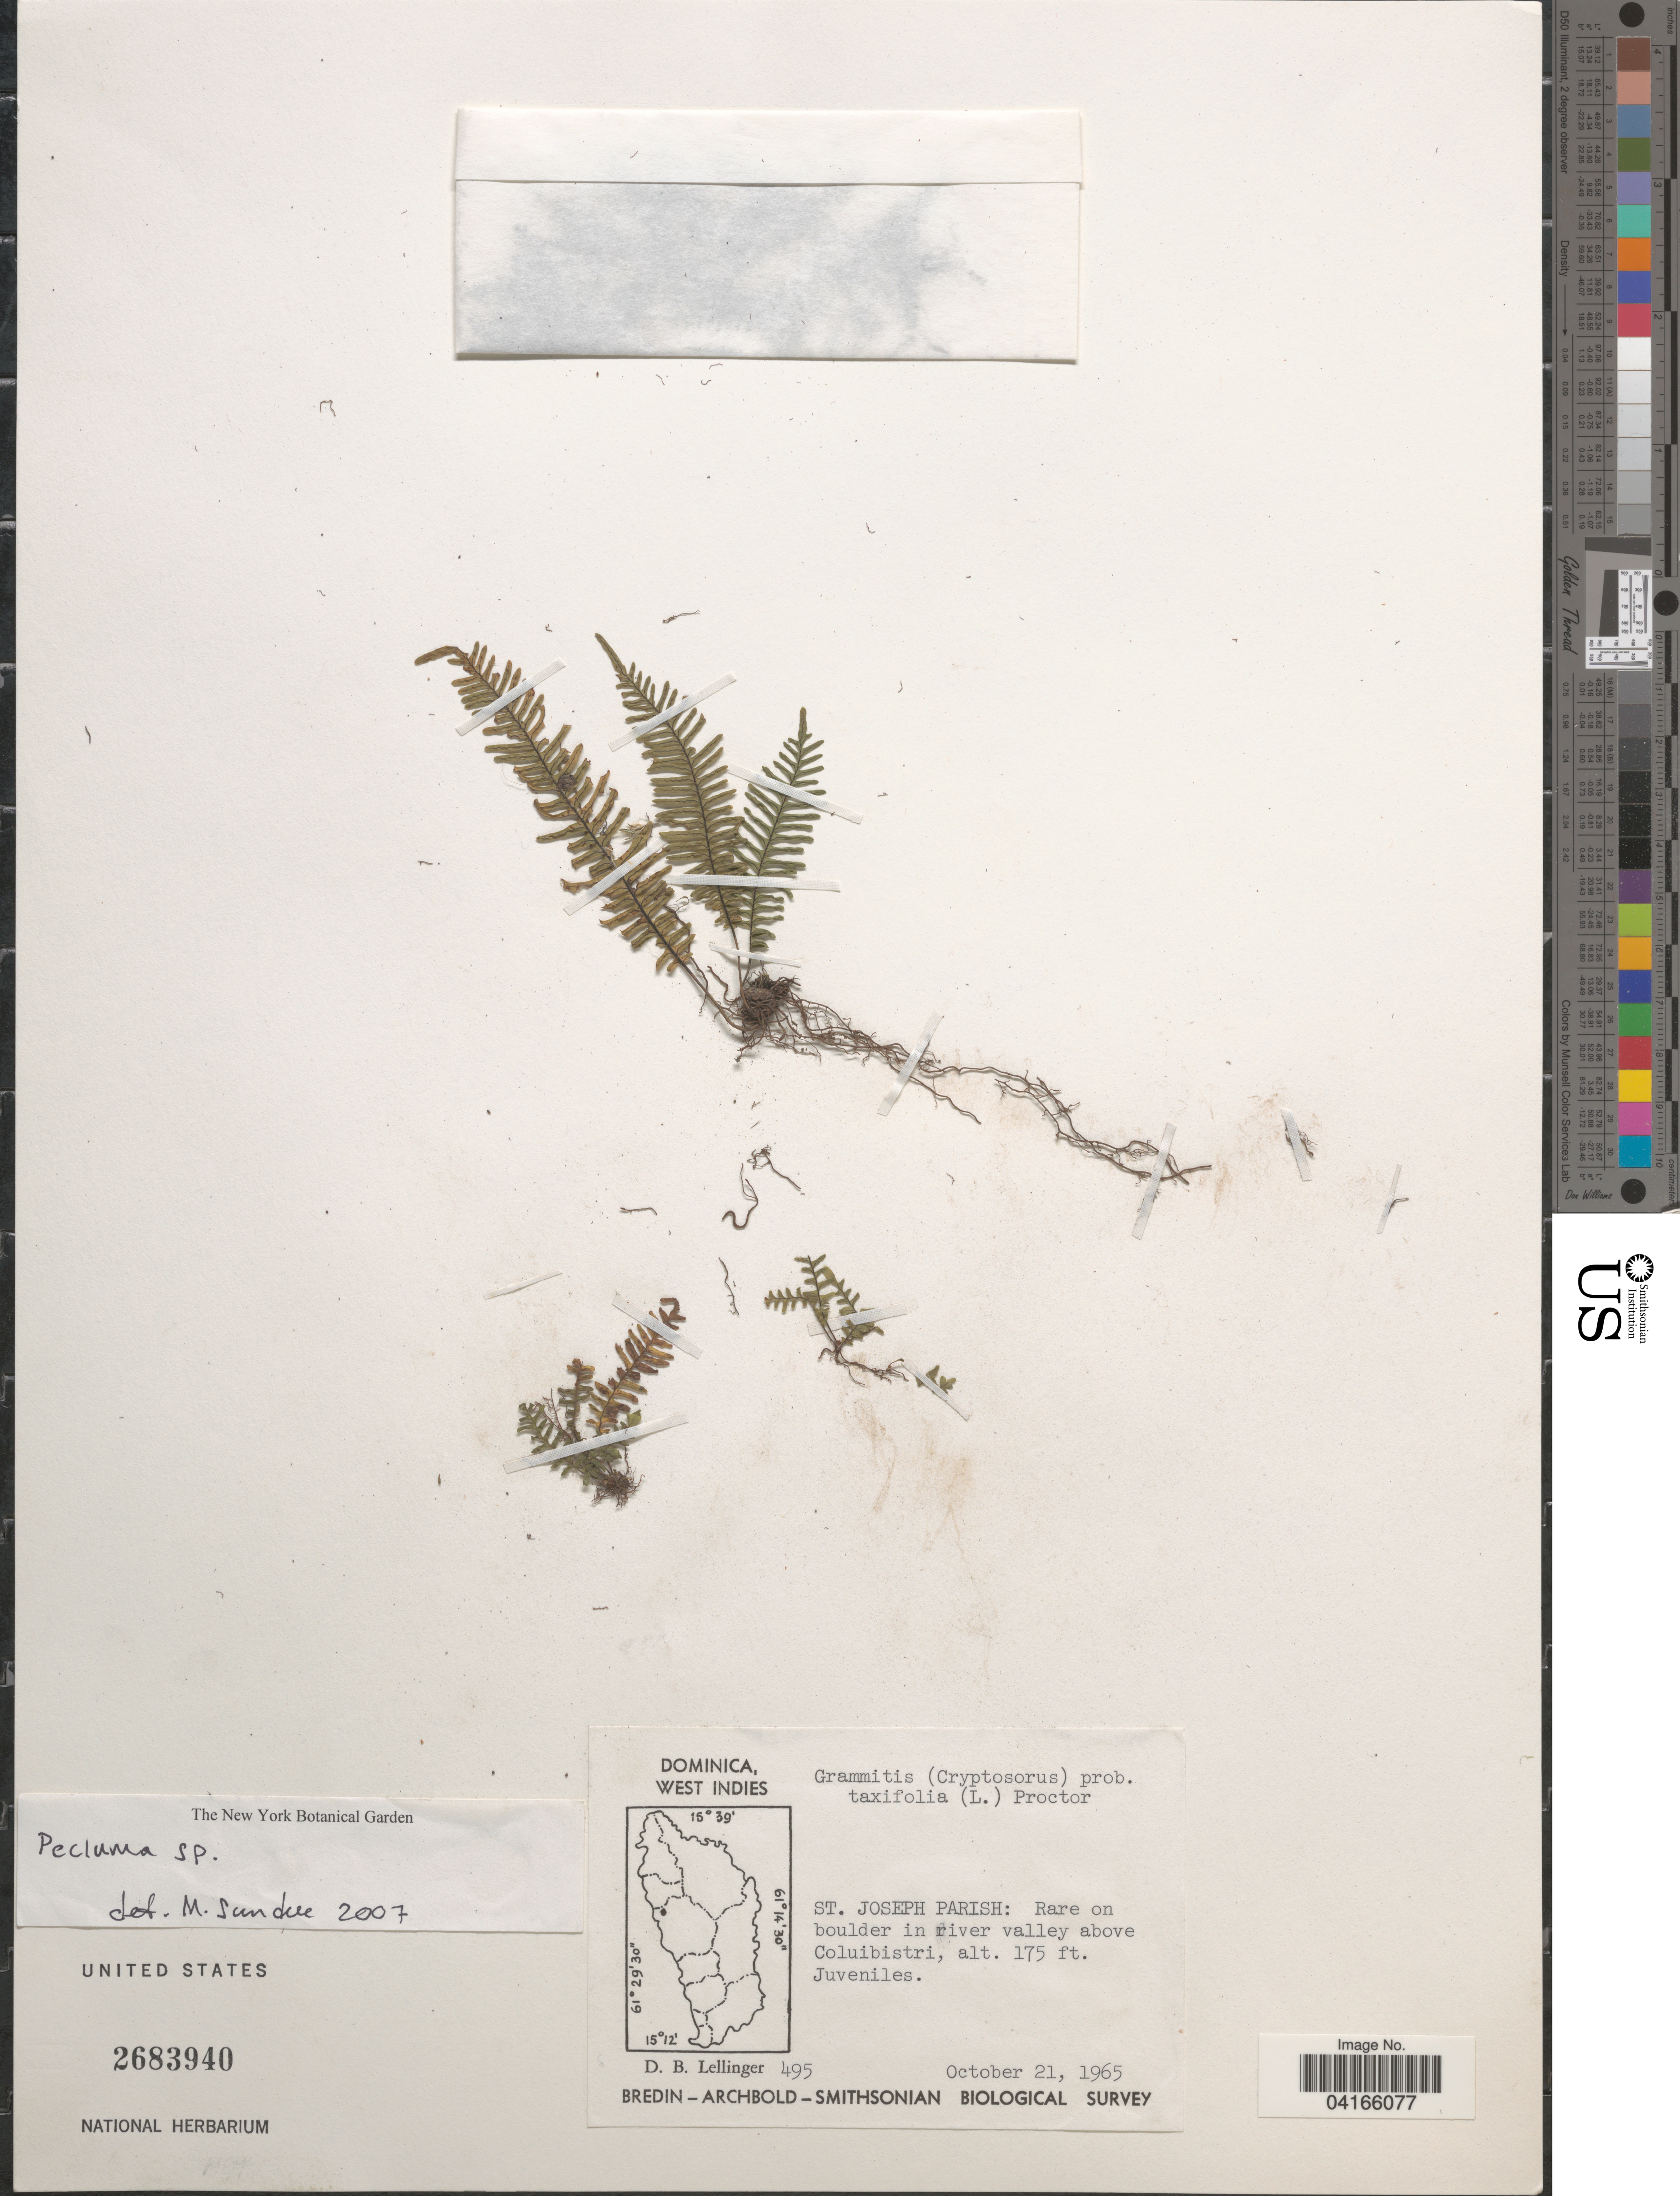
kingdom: Plantae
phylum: Tracheophyta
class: Polypodiopsida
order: Polypodiales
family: Polypodiaceae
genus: Pecluma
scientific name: Pecluma sp.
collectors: D. B. Lellinger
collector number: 495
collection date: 1965-10-21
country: Dominica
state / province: St. Joseph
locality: St. Joseph Parish: Rare on boulder in river valley above Coluibistri. Bredin-Archbold-Smithsonian Biological Survey.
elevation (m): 53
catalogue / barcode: US 2683940